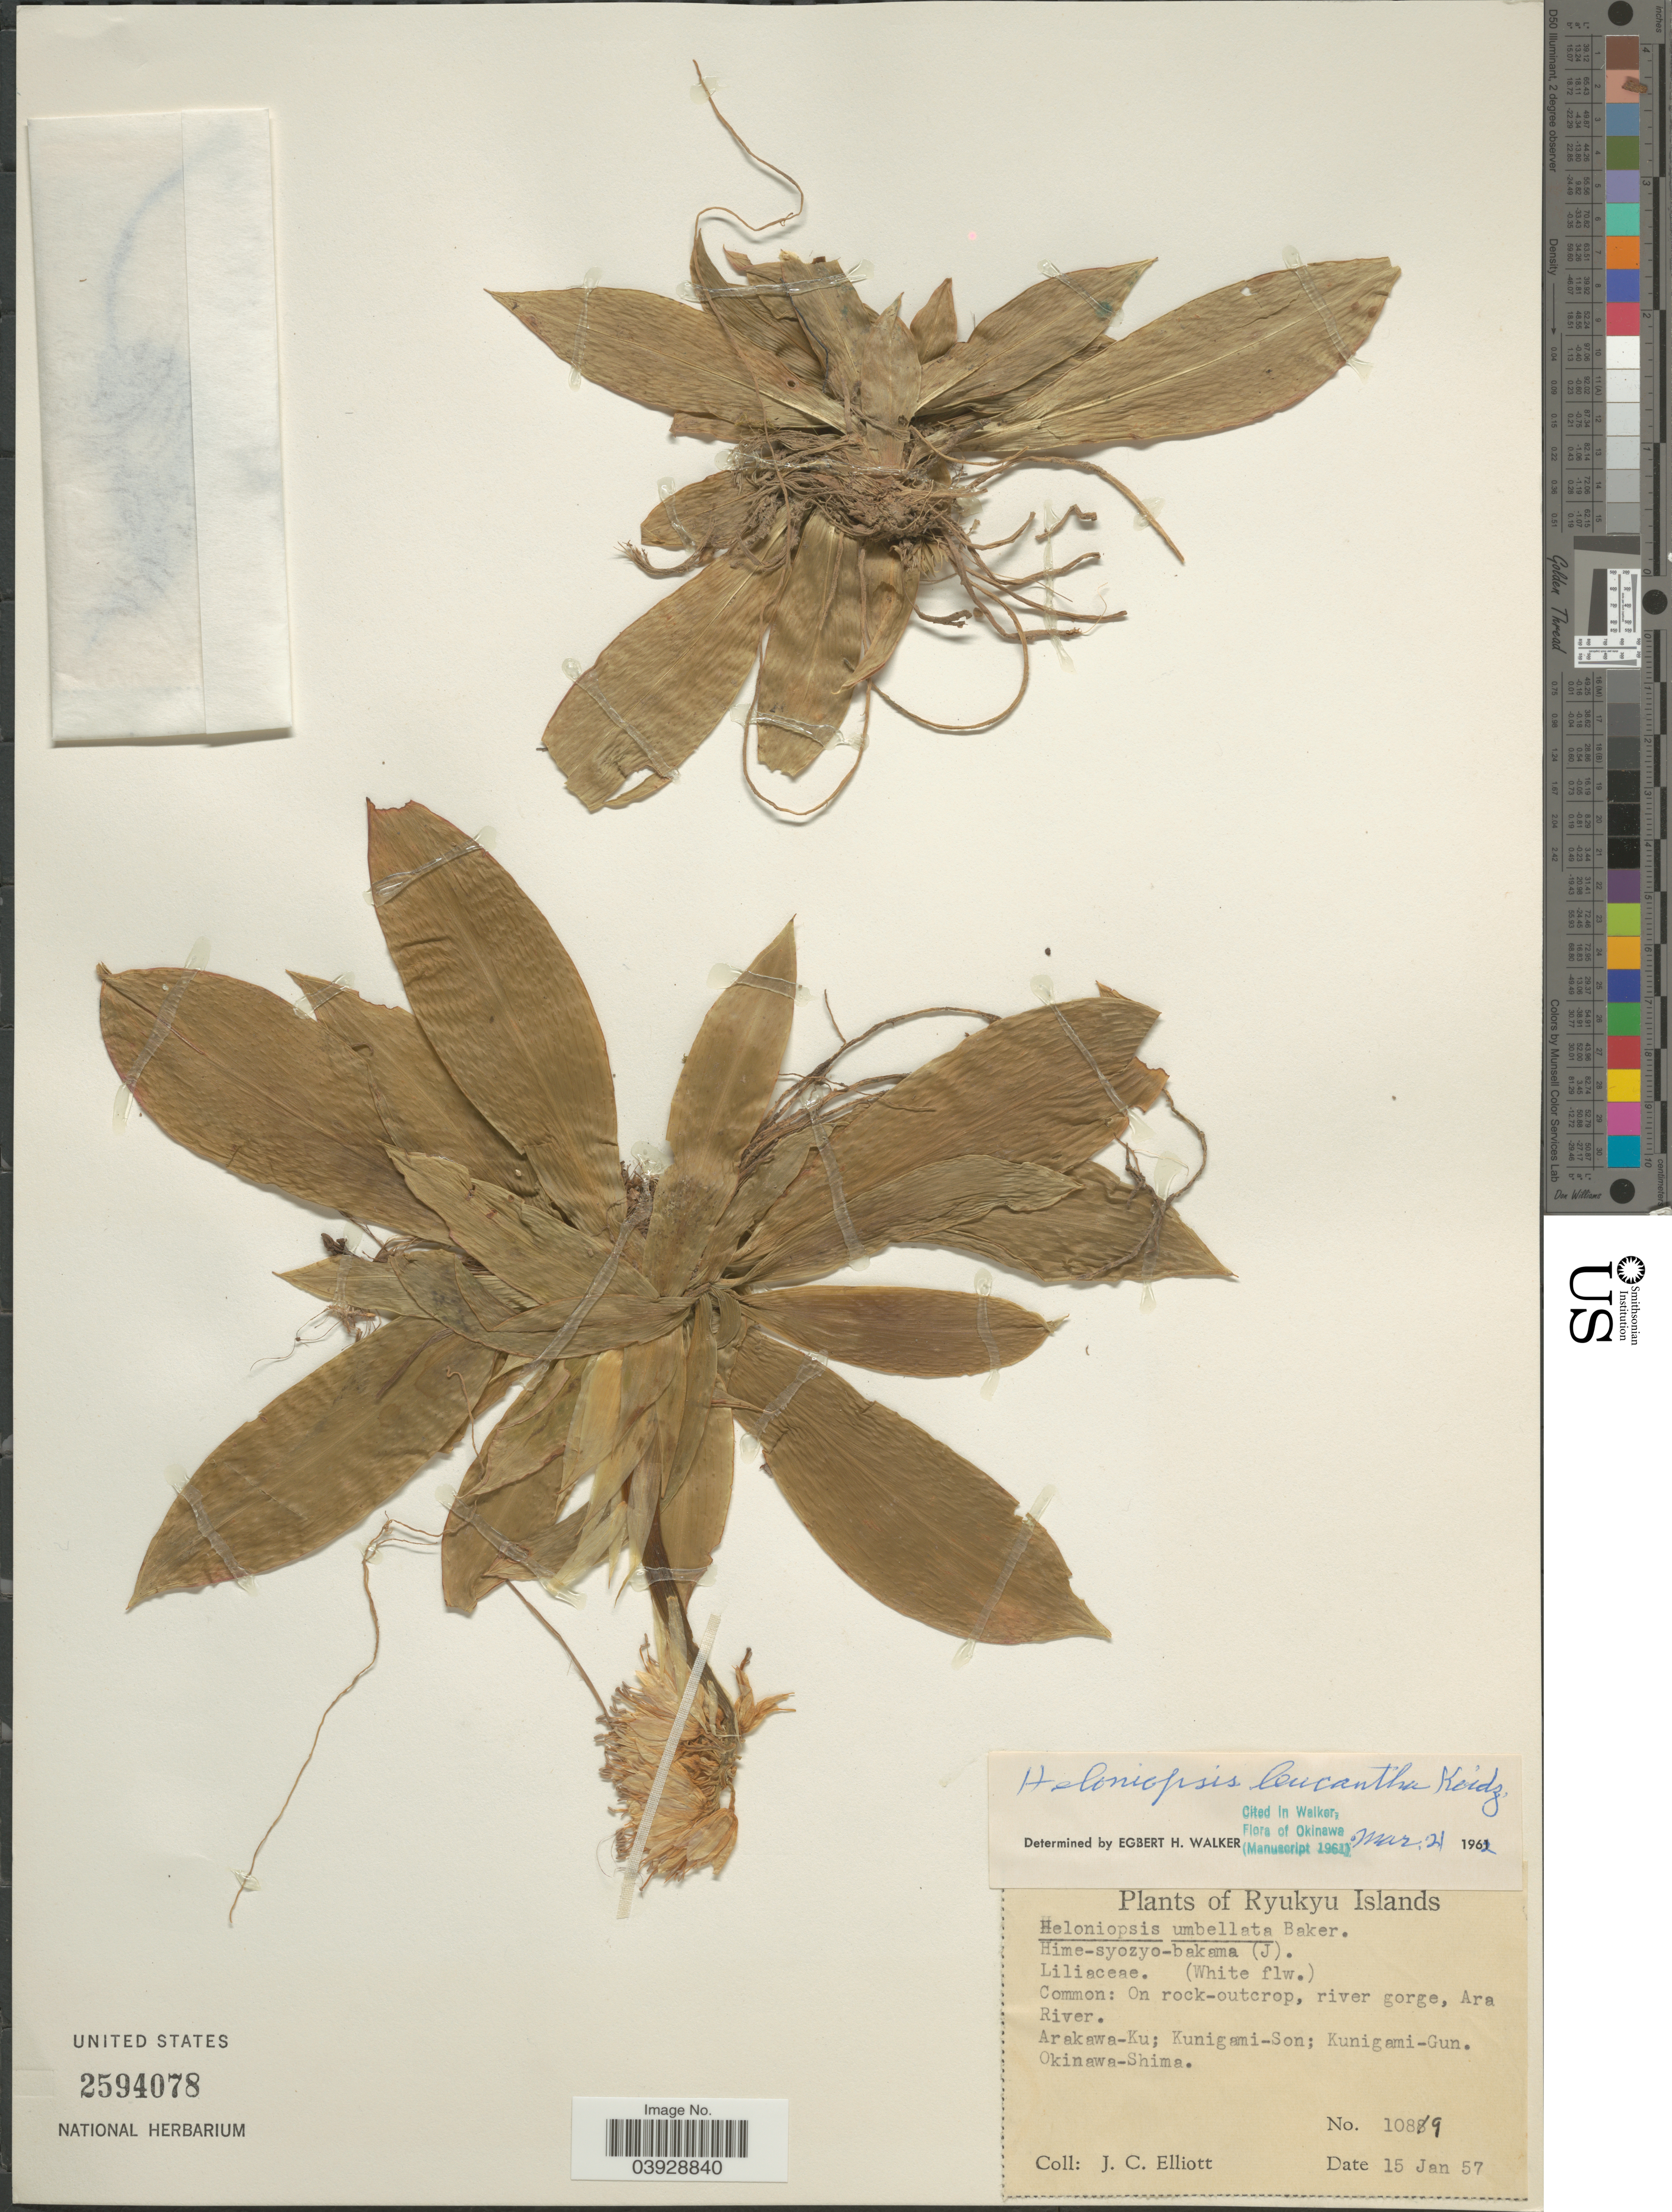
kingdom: Plantae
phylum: Tracheophyta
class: Liliopsida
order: Liliales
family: Melanthiaceae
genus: Heloniopsis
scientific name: Heloniopsis leucantha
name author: (Koidz.) Honda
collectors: J. C. Elliott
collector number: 1089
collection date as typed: Transcribed d/m/y: 15/1/57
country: Japan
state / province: Okinawa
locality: Ryukyu Islands. Ara River. Arakawa-Ku; Kunigami-Son; Kunigami-Gun. Okinawa-Shima.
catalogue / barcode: US 2594078